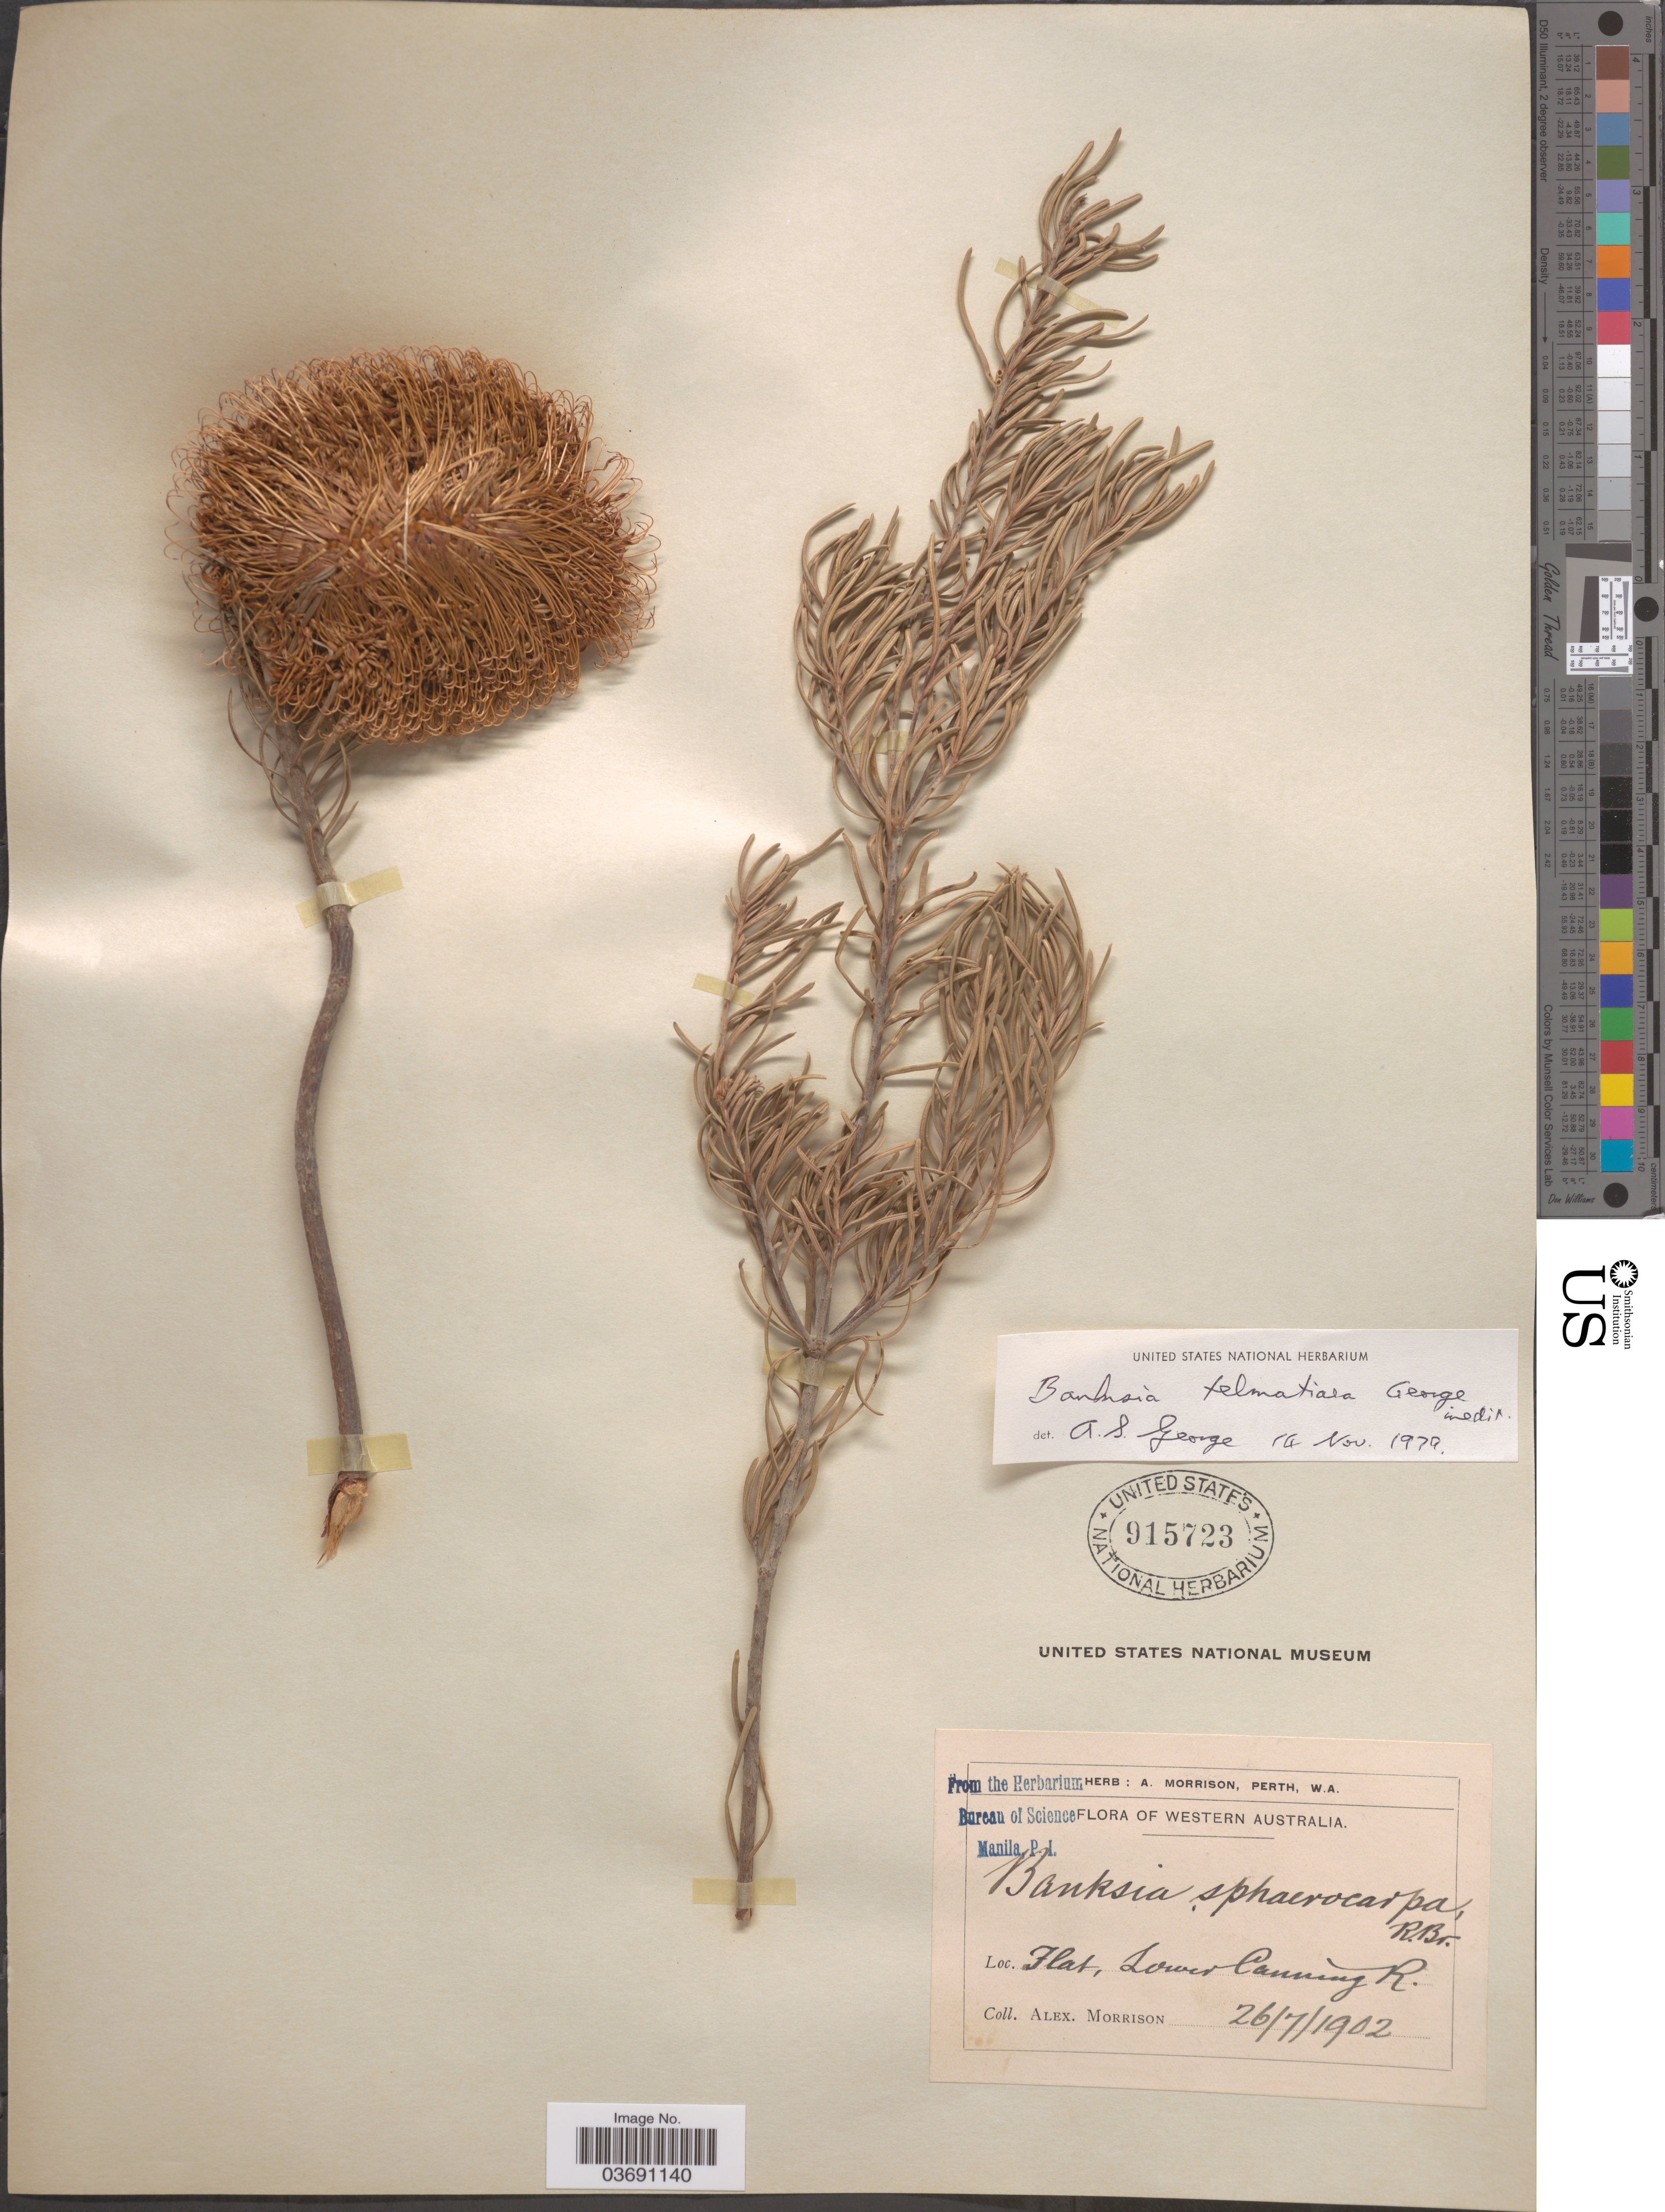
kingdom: Plantae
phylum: Tracheophyta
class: Magnoliopsida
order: Proteales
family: Proteaceae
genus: Banksia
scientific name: Banksia telmatiaea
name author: A.S. George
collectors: A. Morrison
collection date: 1902-07-26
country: Australia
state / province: Western Australia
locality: Flat, Lower Canning R.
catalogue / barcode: US 915723